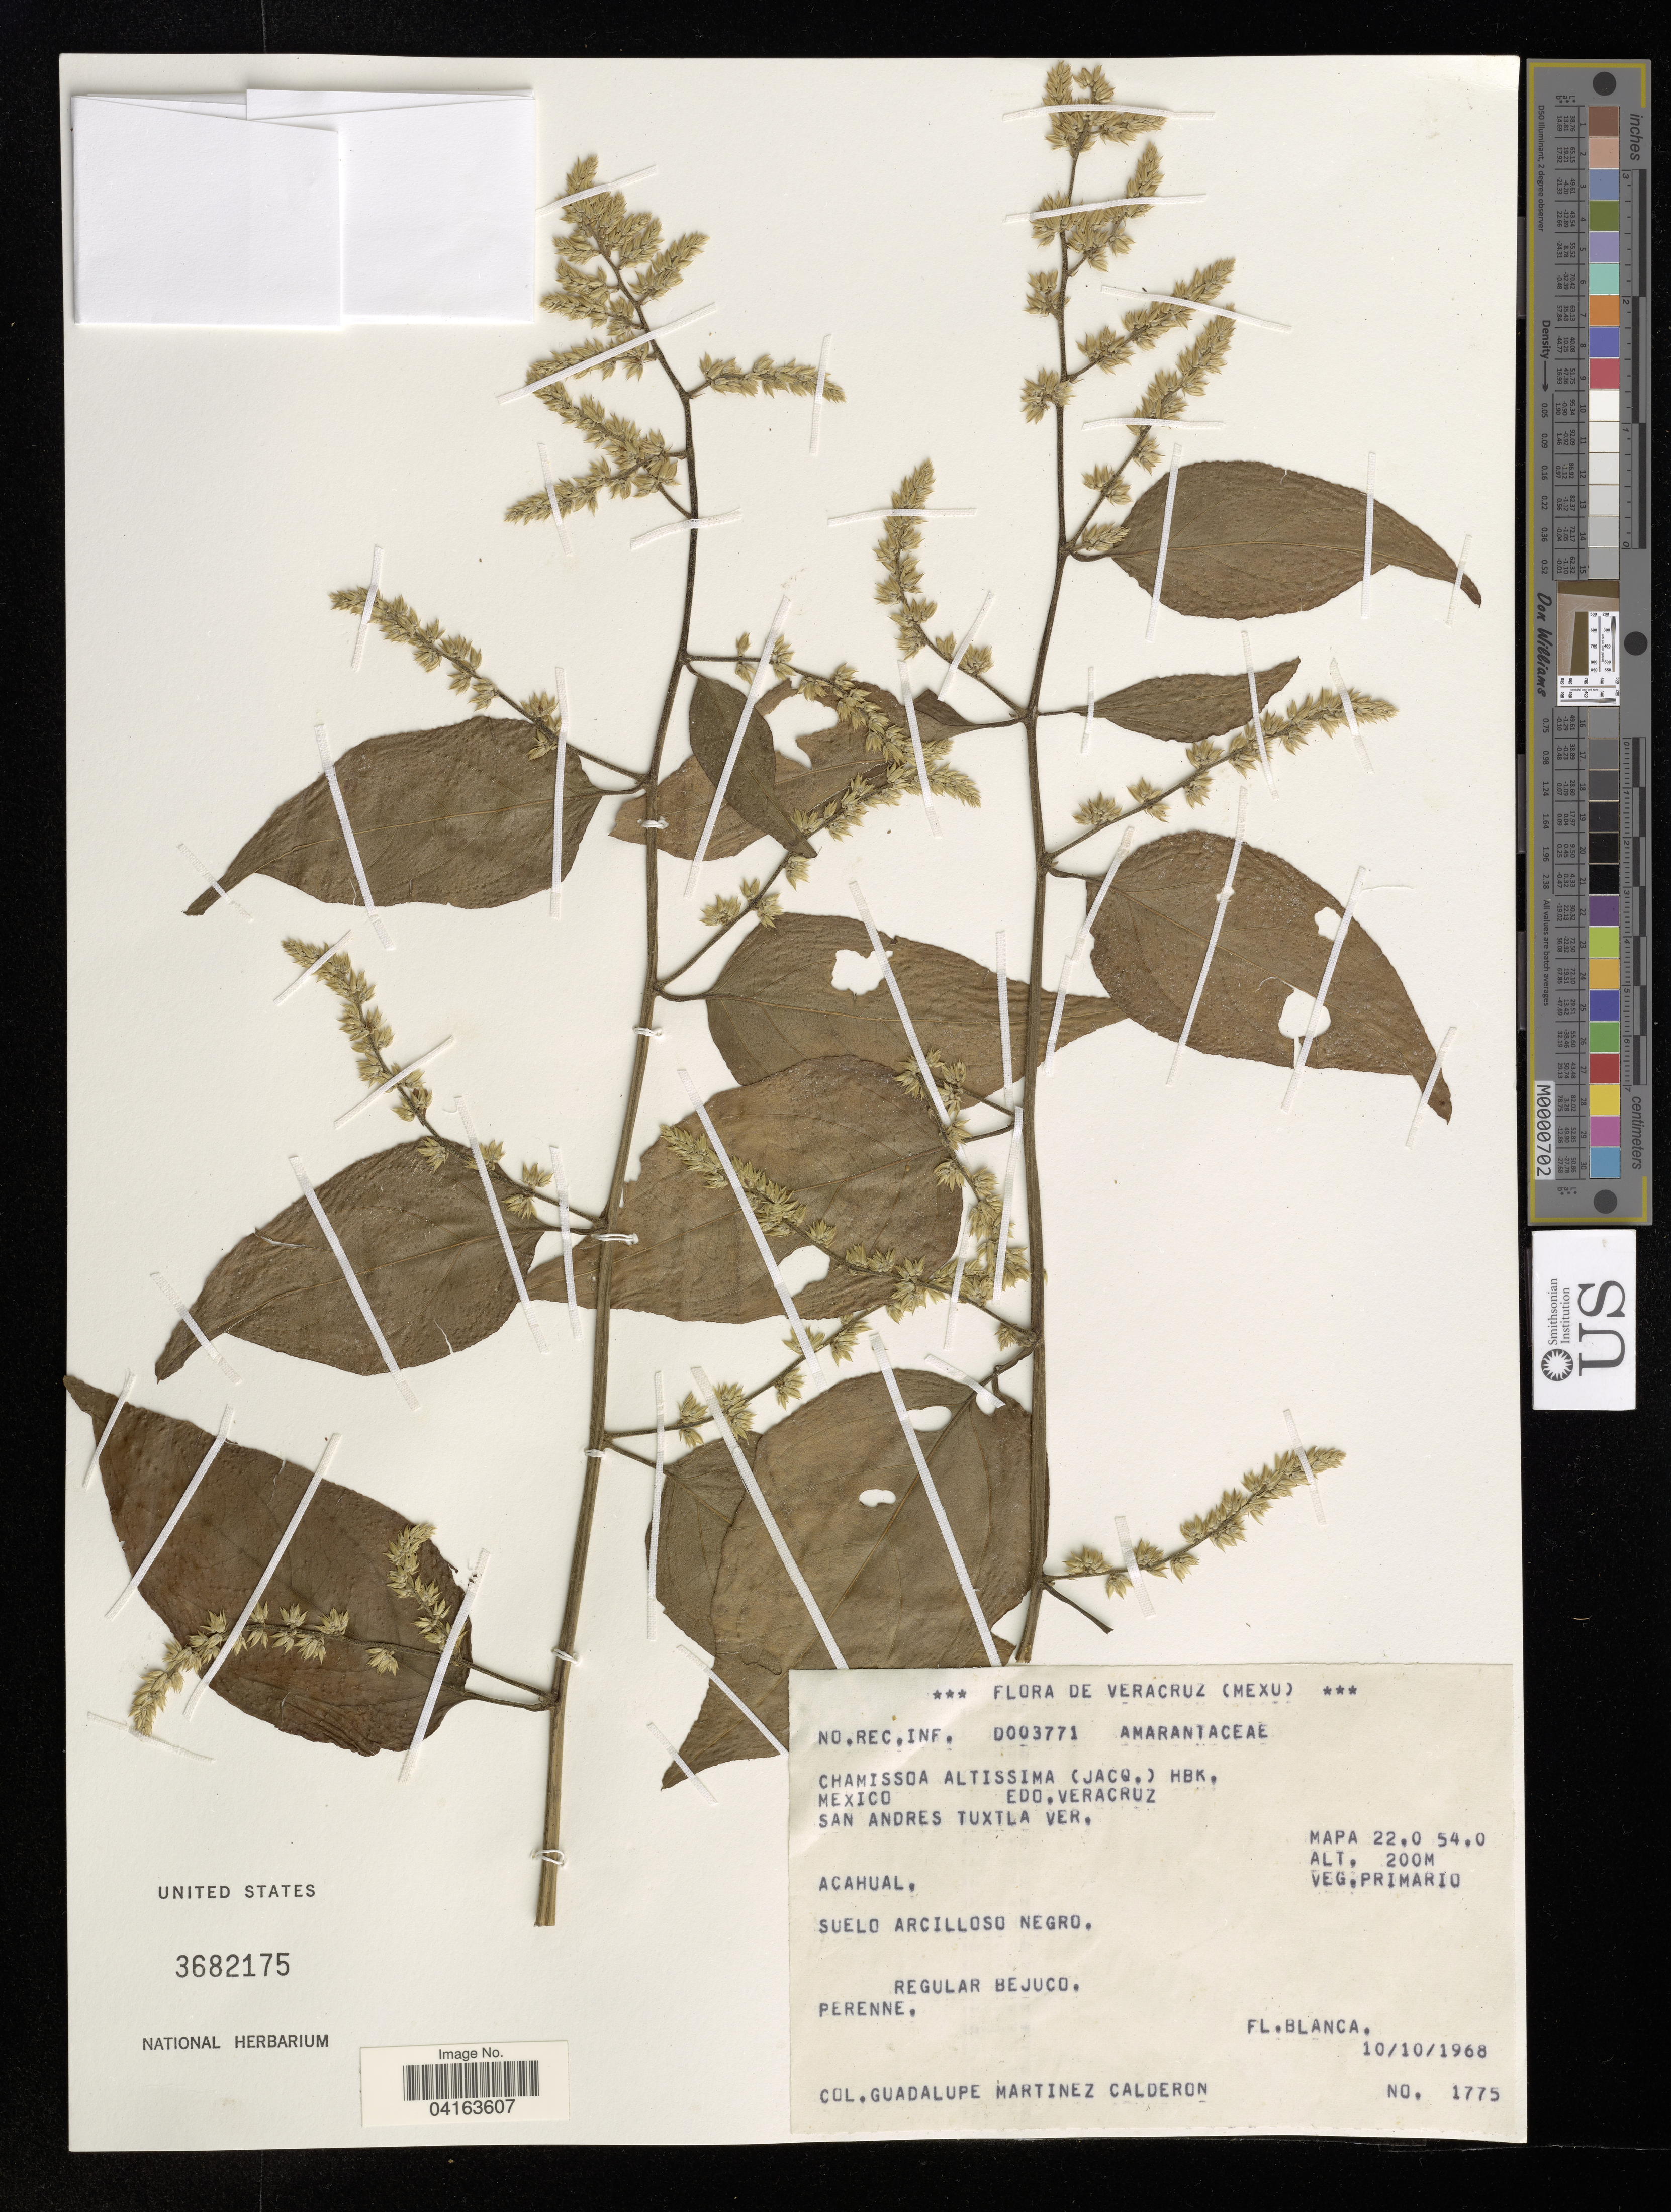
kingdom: Plantae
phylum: Tracheophyta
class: Magnoliopsida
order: Caryophyllales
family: Amaranthaceae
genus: Chamissoa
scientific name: Chamissoa altissima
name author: (Jacq.) Kunth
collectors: G. Martínez Calderón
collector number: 1775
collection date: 1968-10-10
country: Mexico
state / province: Veracruz Llave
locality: San Andres Tuxtla ver.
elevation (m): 200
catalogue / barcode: US 3682175